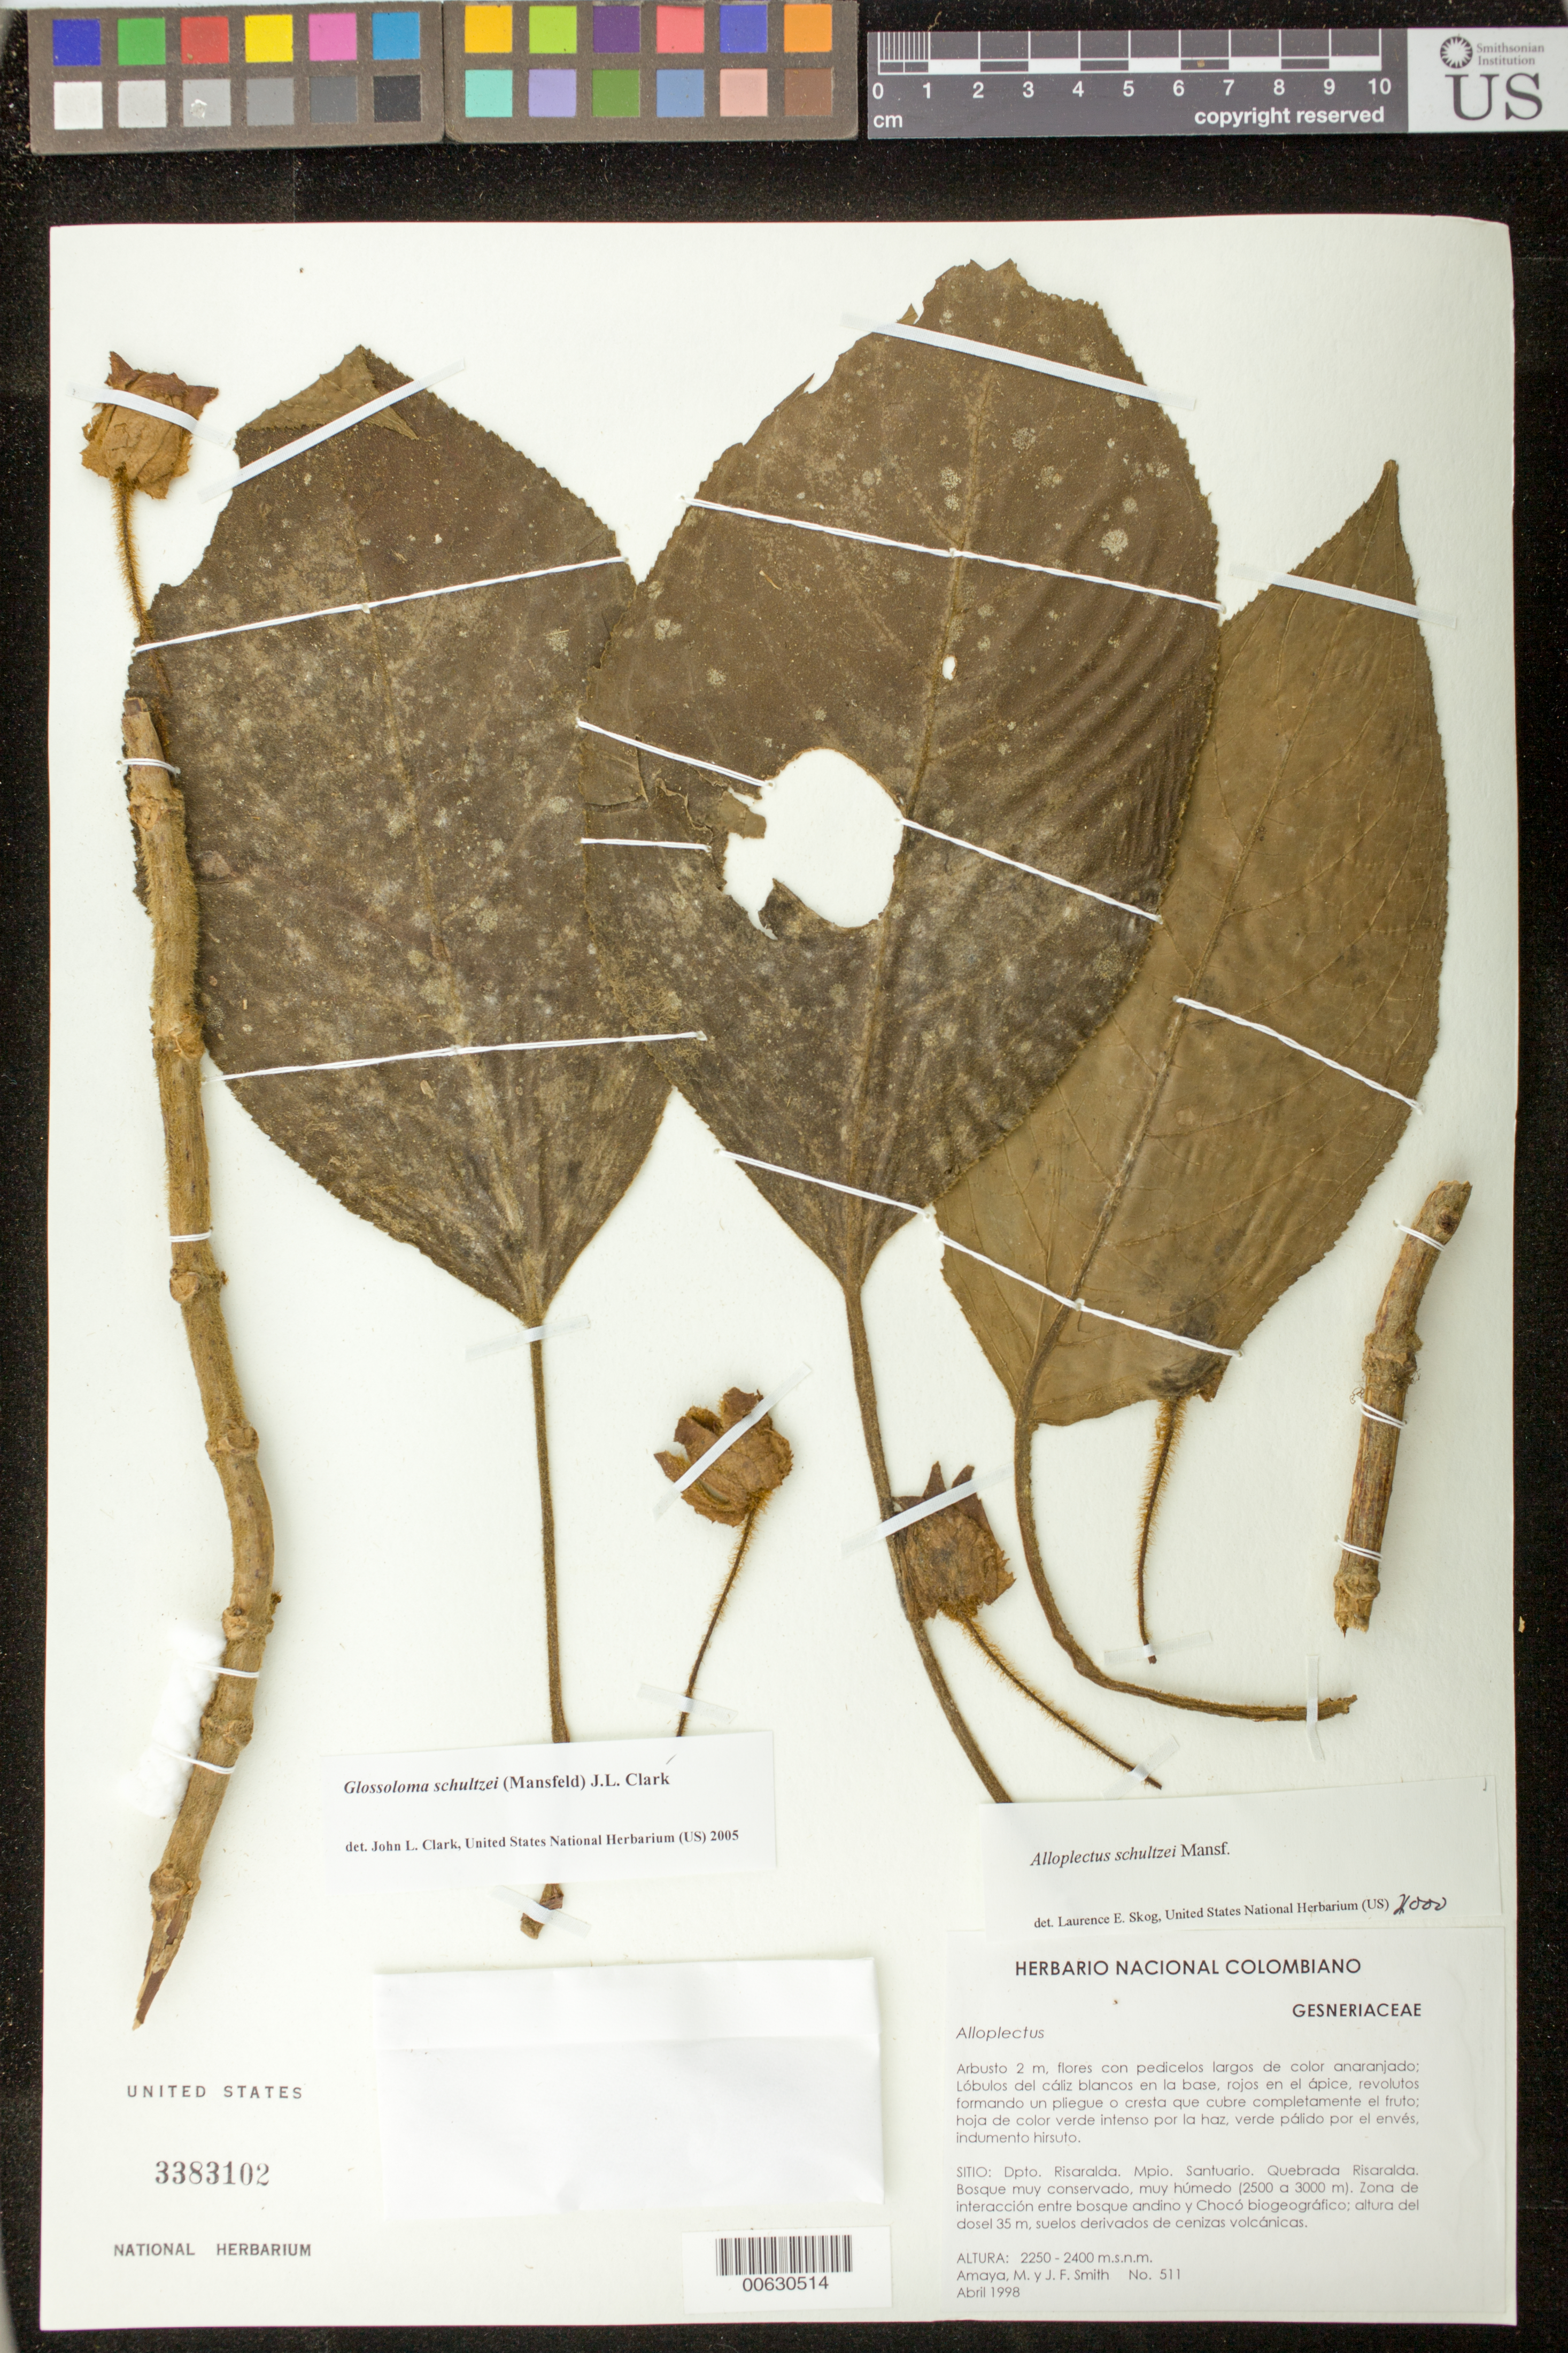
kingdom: Plantae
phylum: Tracheophyta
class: Magnoliopsida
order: Lamiales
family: Gesneriaceae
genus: Glossoloma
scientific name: Glossoloma schultzei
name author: (Mansf.) J.L. Clark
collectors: M. Amaya & J. F. Smith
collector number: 511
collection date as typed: Apr 1998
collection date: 1998-04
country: Colombia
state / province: Risaralda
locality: Mpio. Santuario. Quebrada Risaralda.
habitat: Bosque muy conservado, muy húmedo (2500 a 3000 m); zona de interacción entre bosque andino y Chocó biogeográfico; altura del dosel 35 m, suelos derivados de cenizas volcánicas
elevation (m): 2250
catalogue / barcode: US 3383102